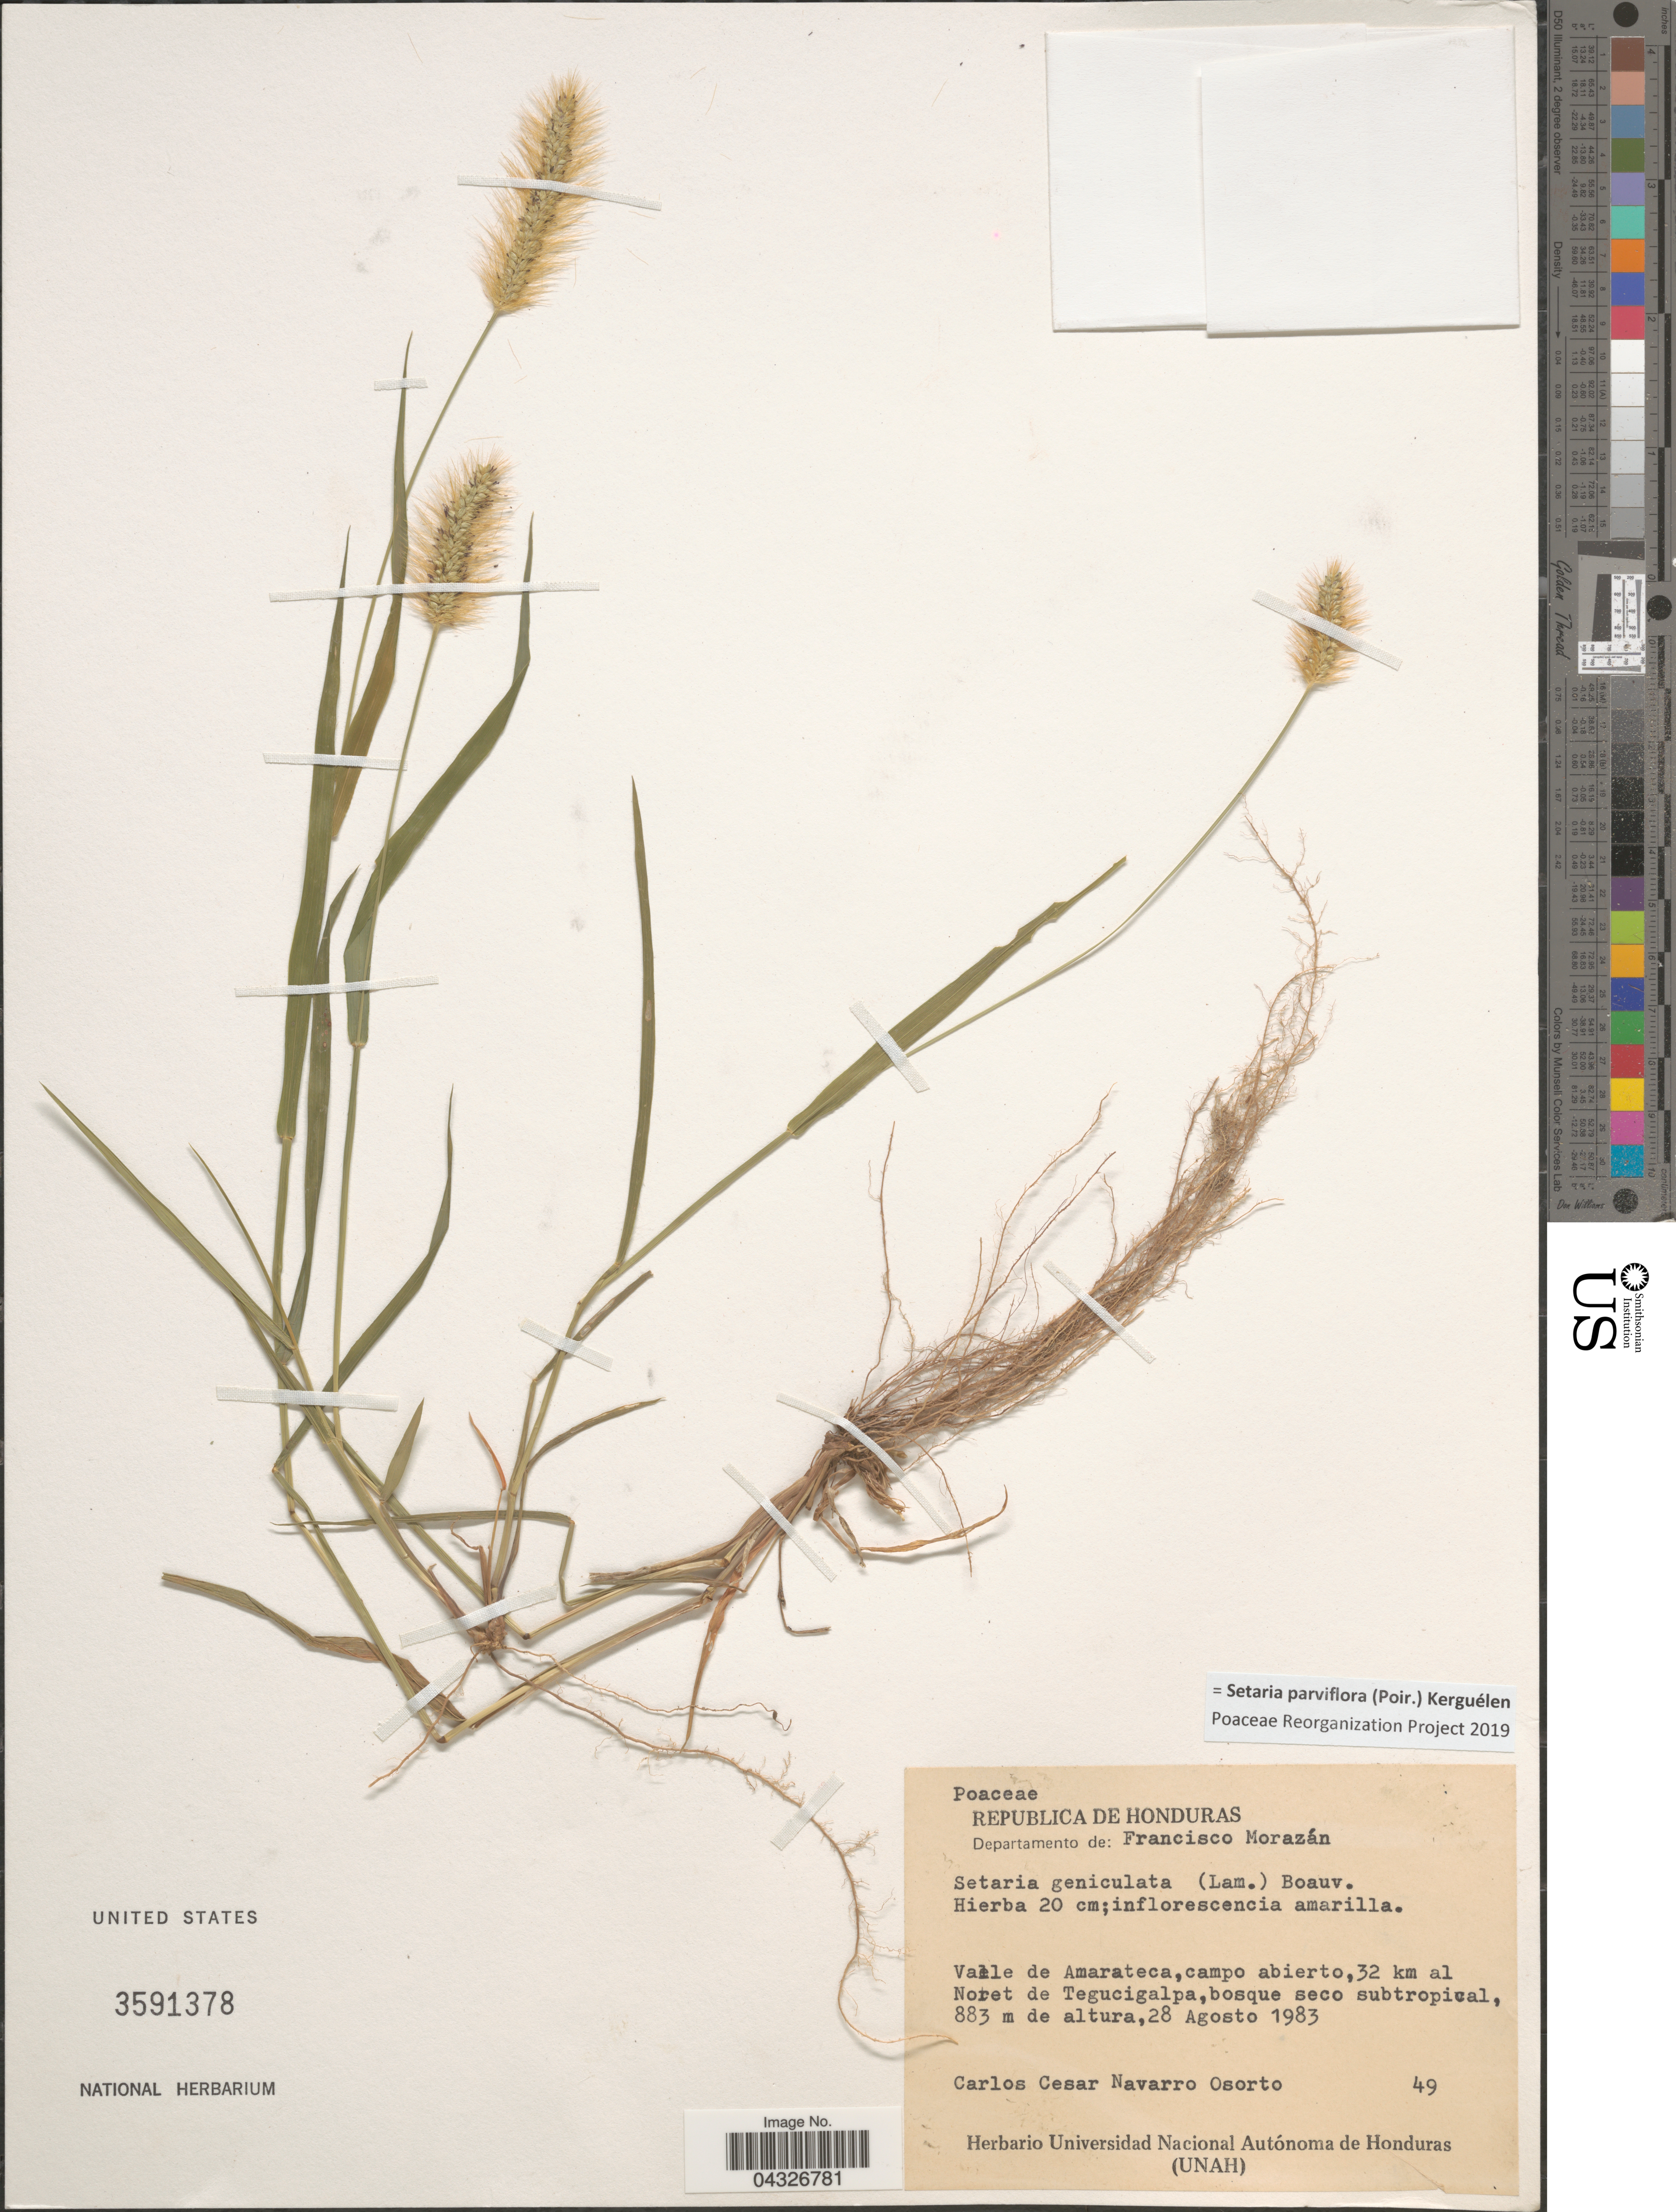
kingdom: Plantae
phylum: Tracheophyta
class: Liliopsida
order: Poales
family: Poaceae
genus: Setaria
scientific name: Setaria parviflora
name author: (Poir.) Kerguélen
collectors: C. Osorto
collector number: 49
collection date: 1983-08-28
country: Honduras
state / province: Fco. Morazán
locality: Republica de Honduras. Departamento de: Francisco Morazán. Valle de Amarateca, campo abierto, 32 km al Noret de Tegucigalpa.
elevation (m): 883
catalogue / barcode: US 3591378